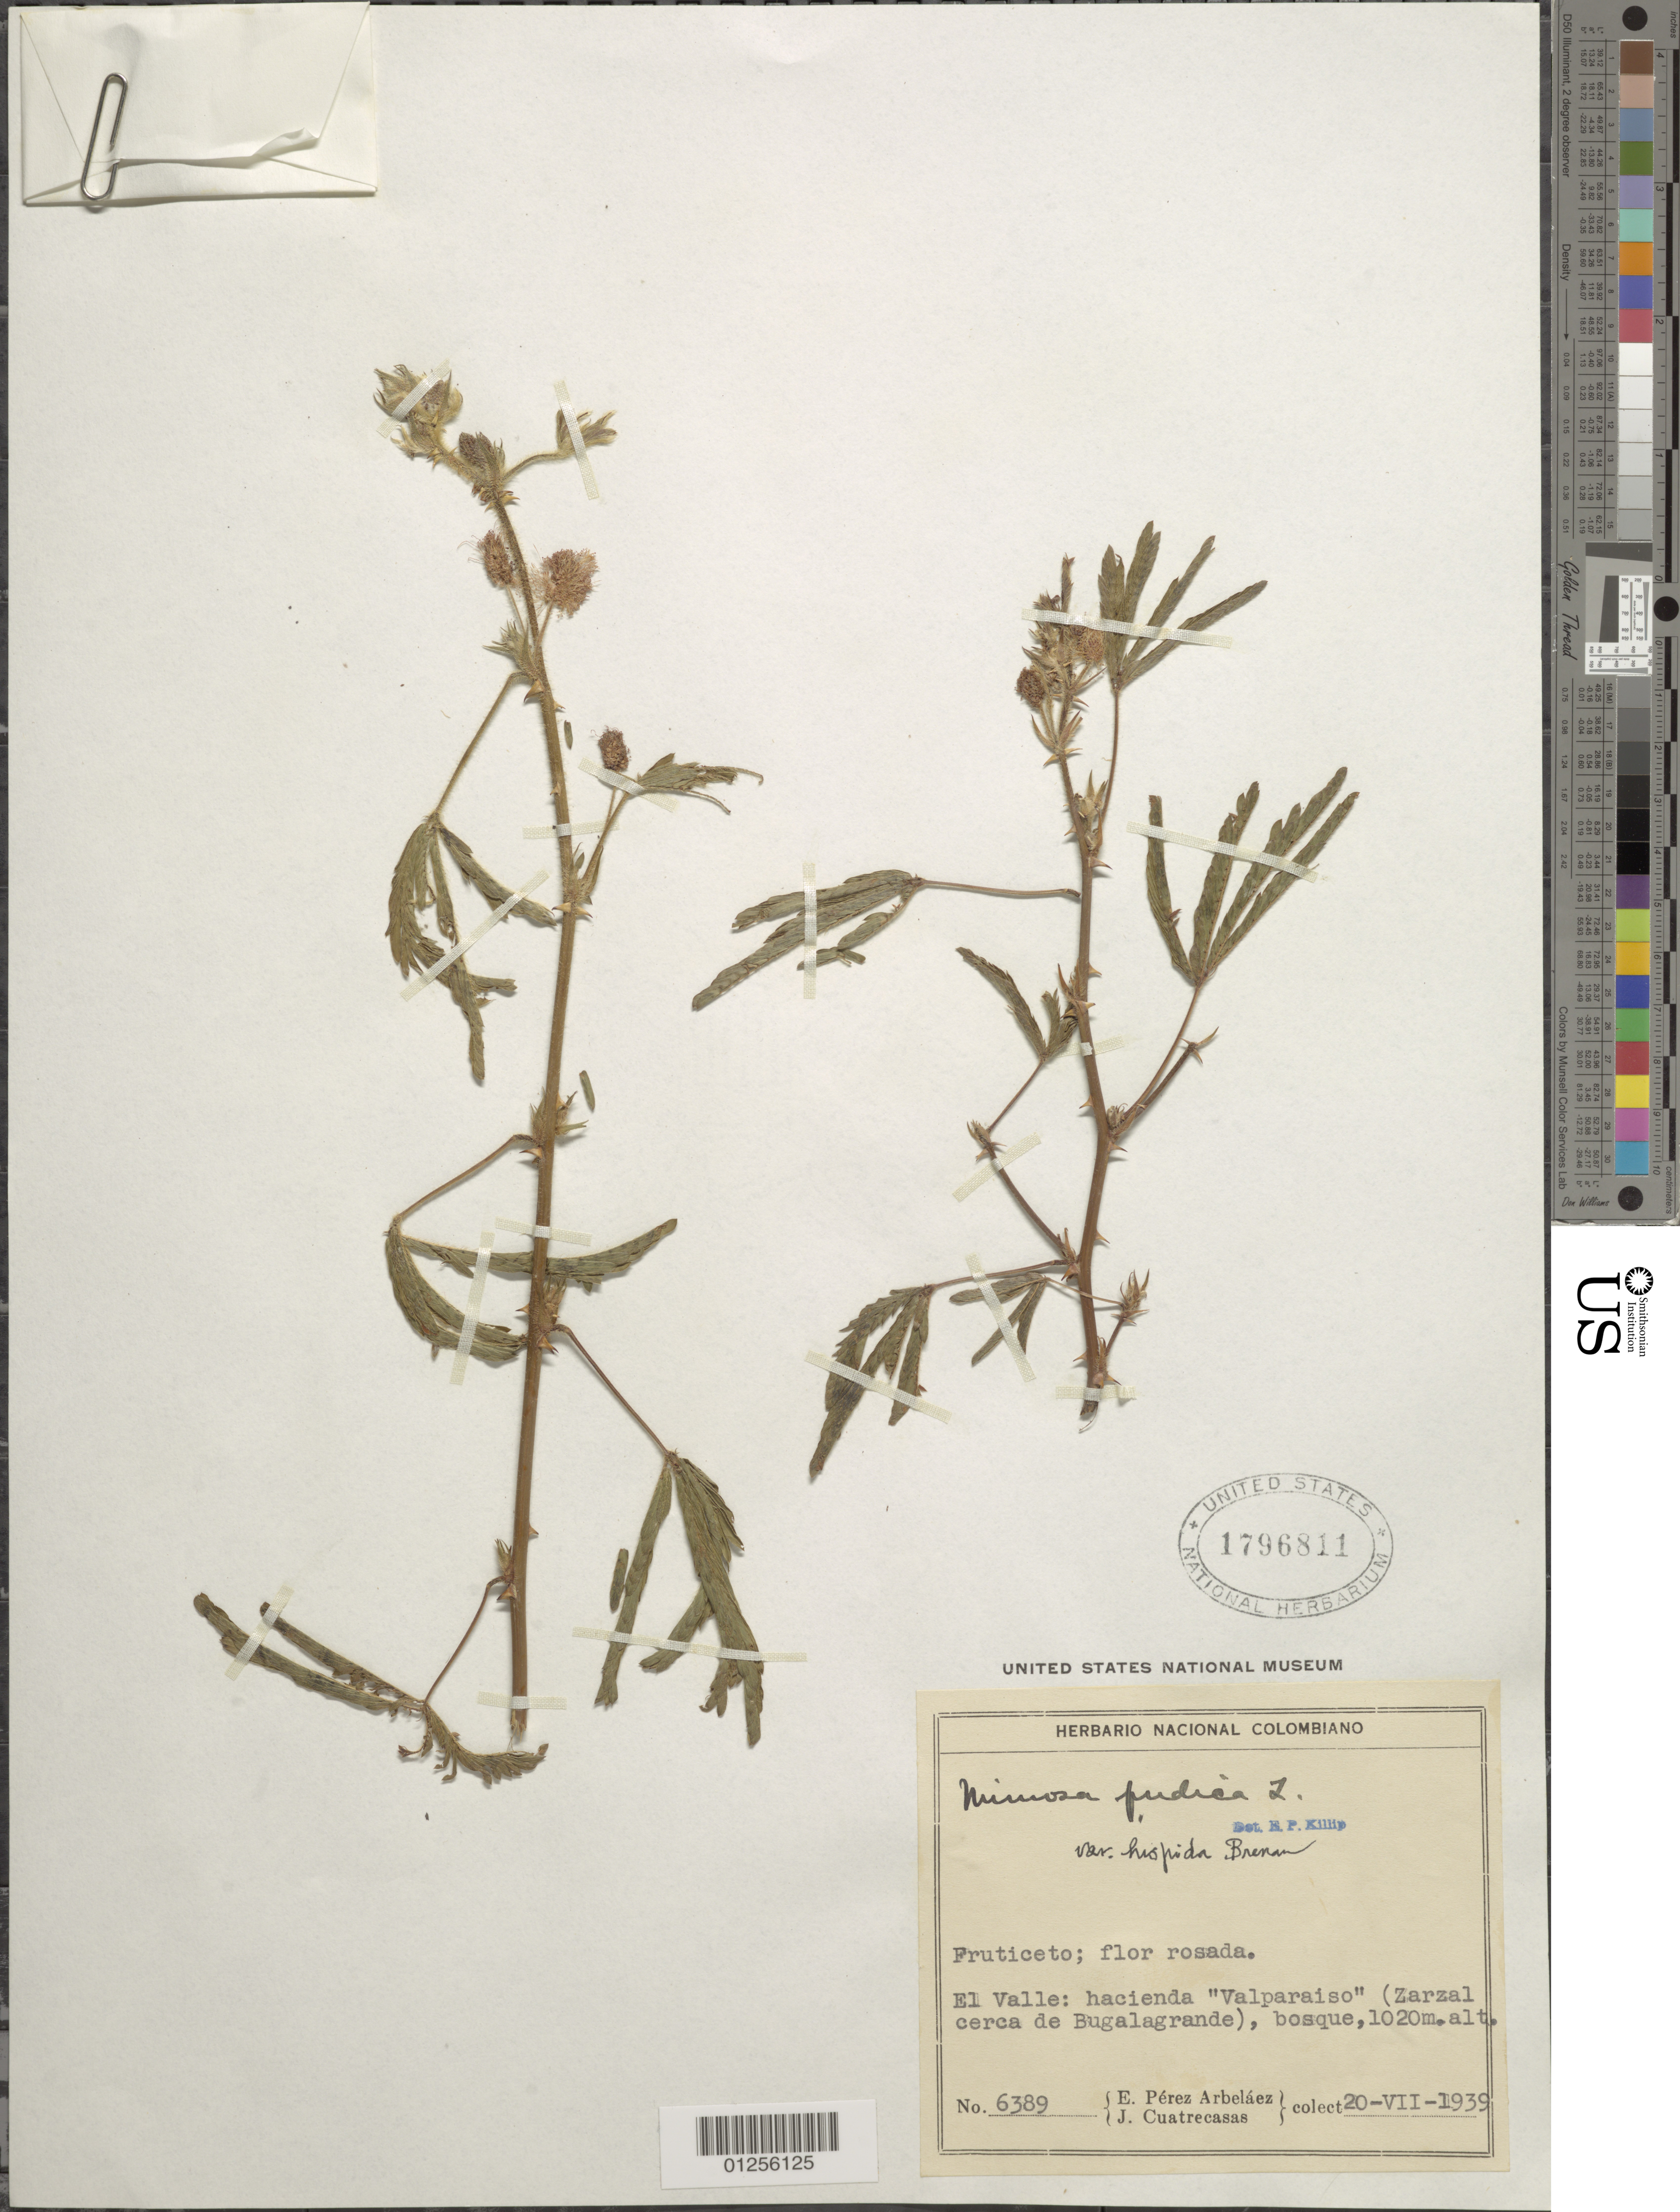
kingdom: Plantae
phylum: Tracheophyta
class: Magnoliopsida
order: Fabales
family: Fabaceae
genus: Mimosa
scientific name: Mimosa pudica var. hispida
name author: Brenan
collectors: E. Pérez Arbeláez & J. Cuatrecasas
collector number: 6389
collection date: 1939-07-20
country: Colombia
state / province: Valle del Cauca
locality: Dep. El Valle: hacienda Valparaiso (Zarzal cerca de Bugalagrande)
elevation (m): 1020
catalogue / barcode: US 1796811